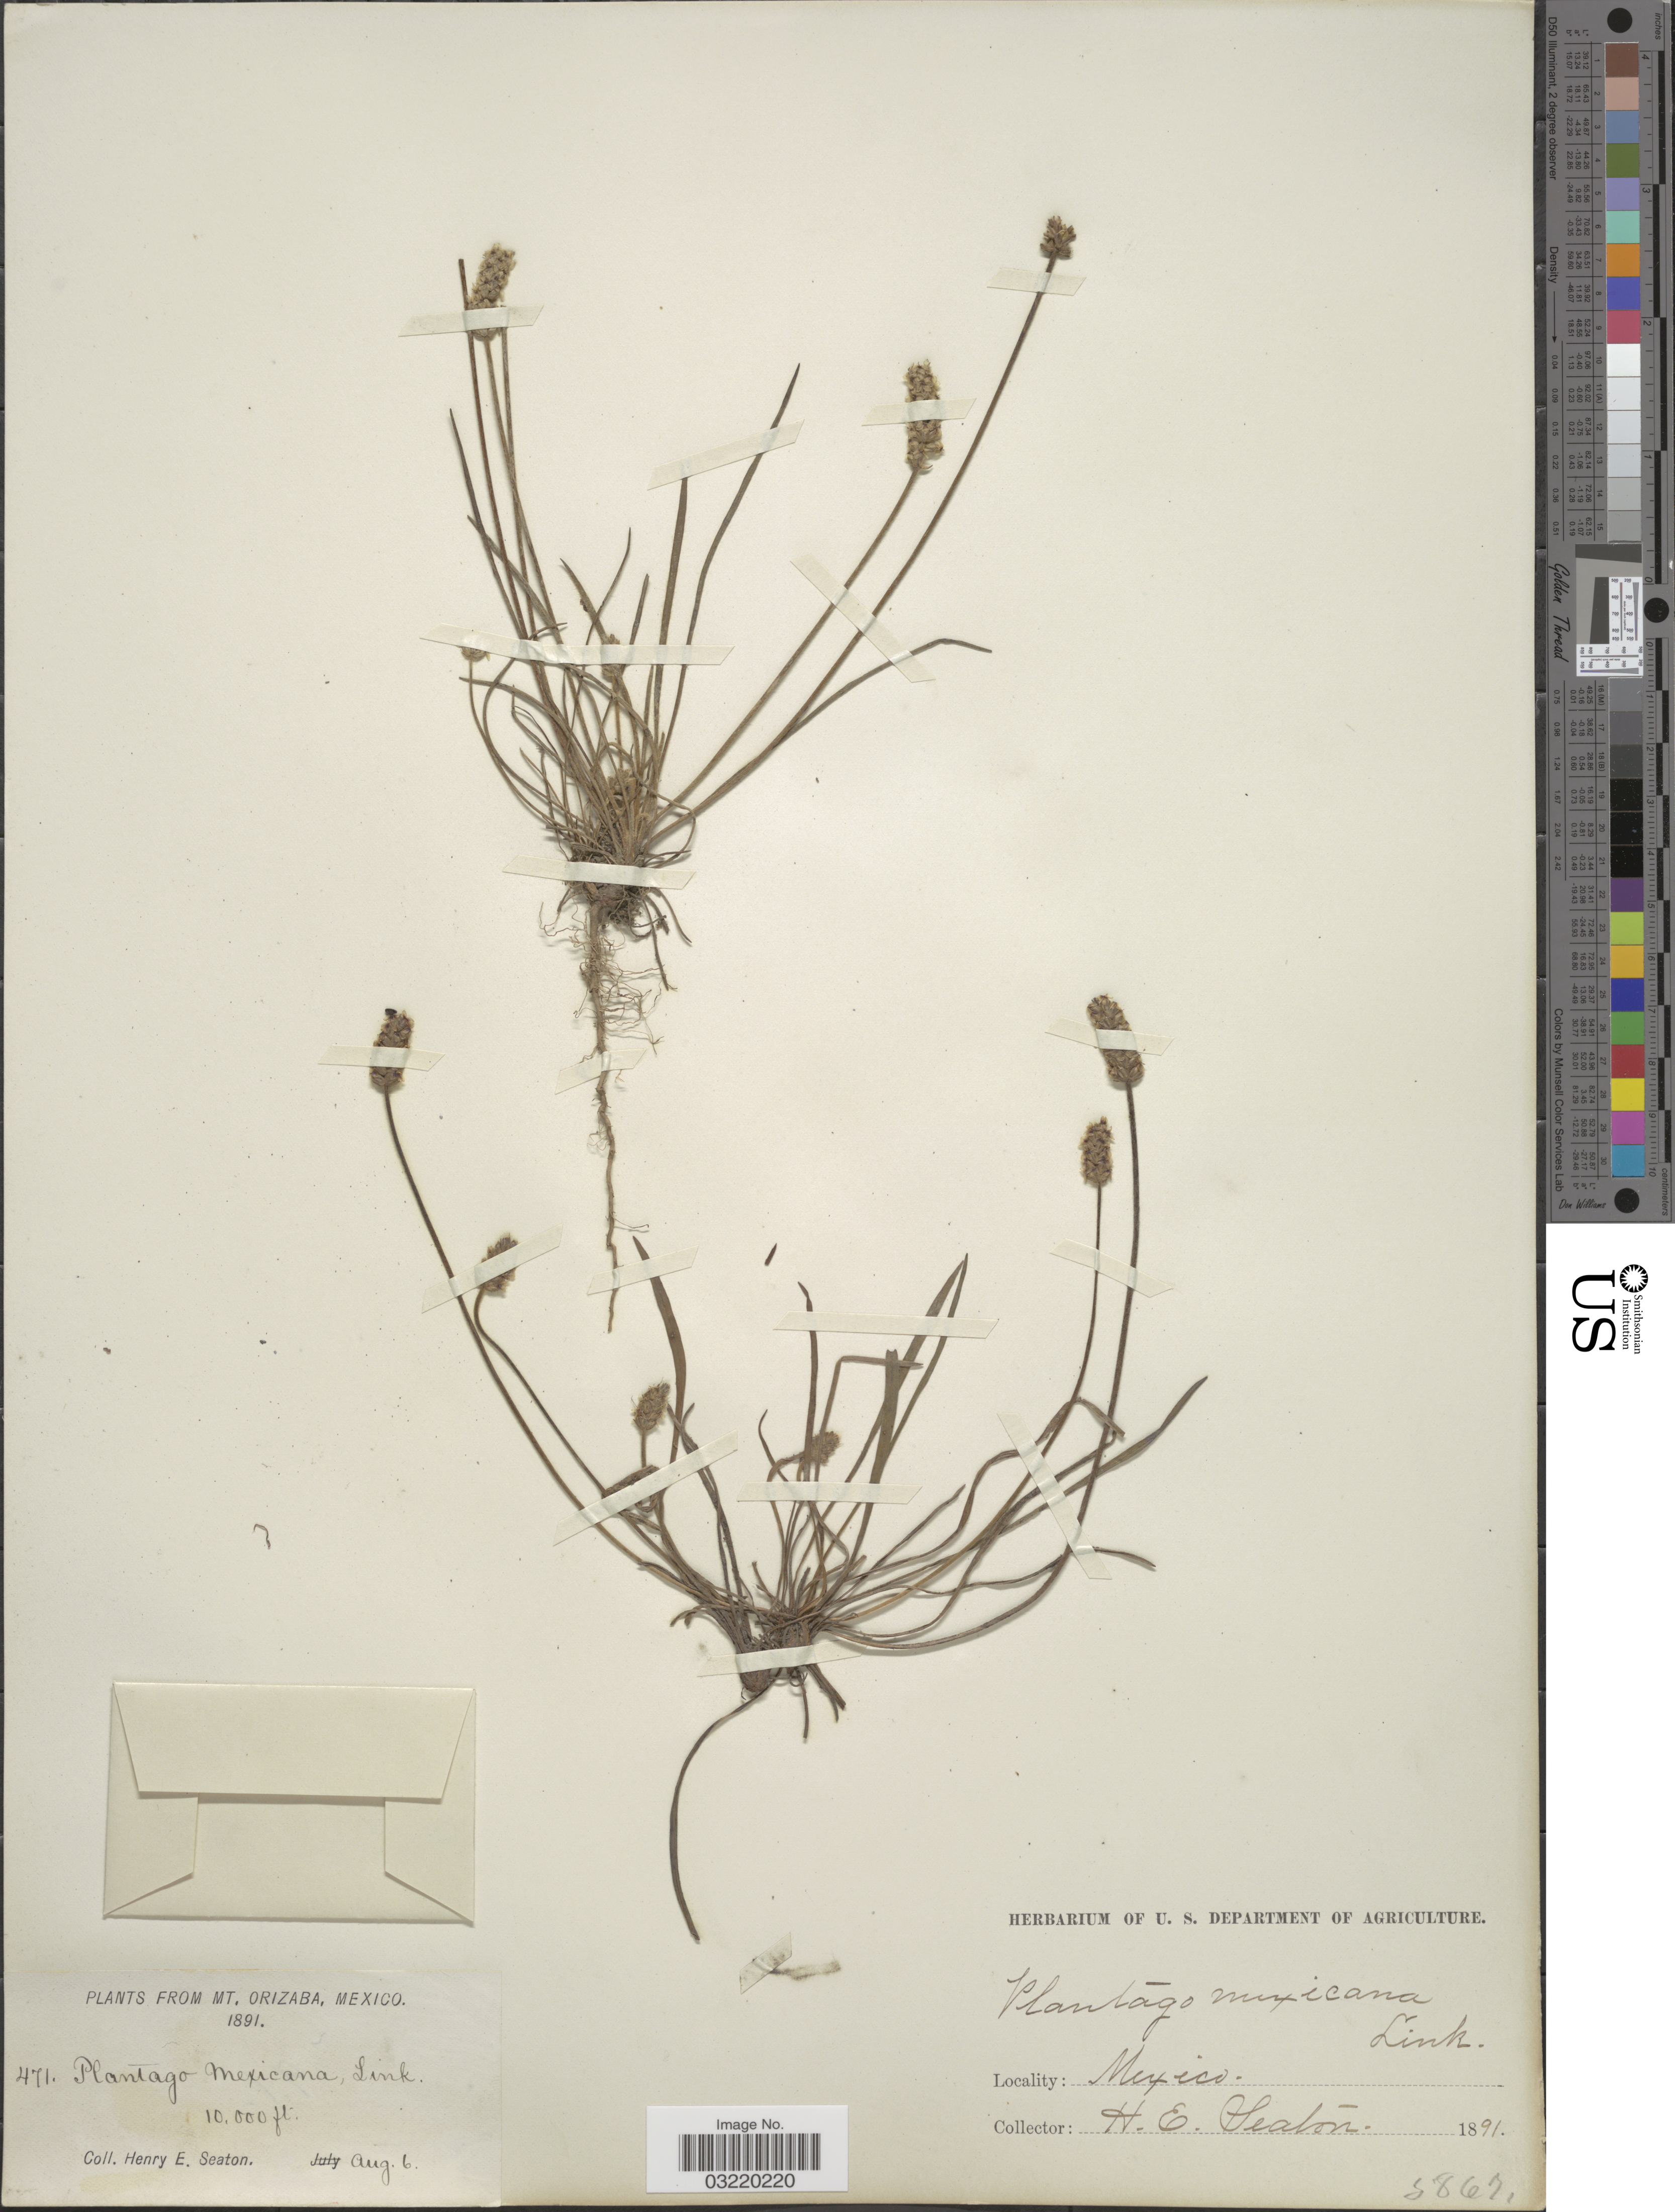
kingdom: Plantae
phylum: Tracheophyta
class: Magnoliopsida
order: Lamiales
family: Plantaginaceae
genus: Plantago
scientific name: Plantago nivea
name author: Kunth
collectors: H. E. Seaton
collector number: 471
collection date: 1891-08-06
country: Mexico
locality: Mt. Orizaba.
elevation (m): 3048